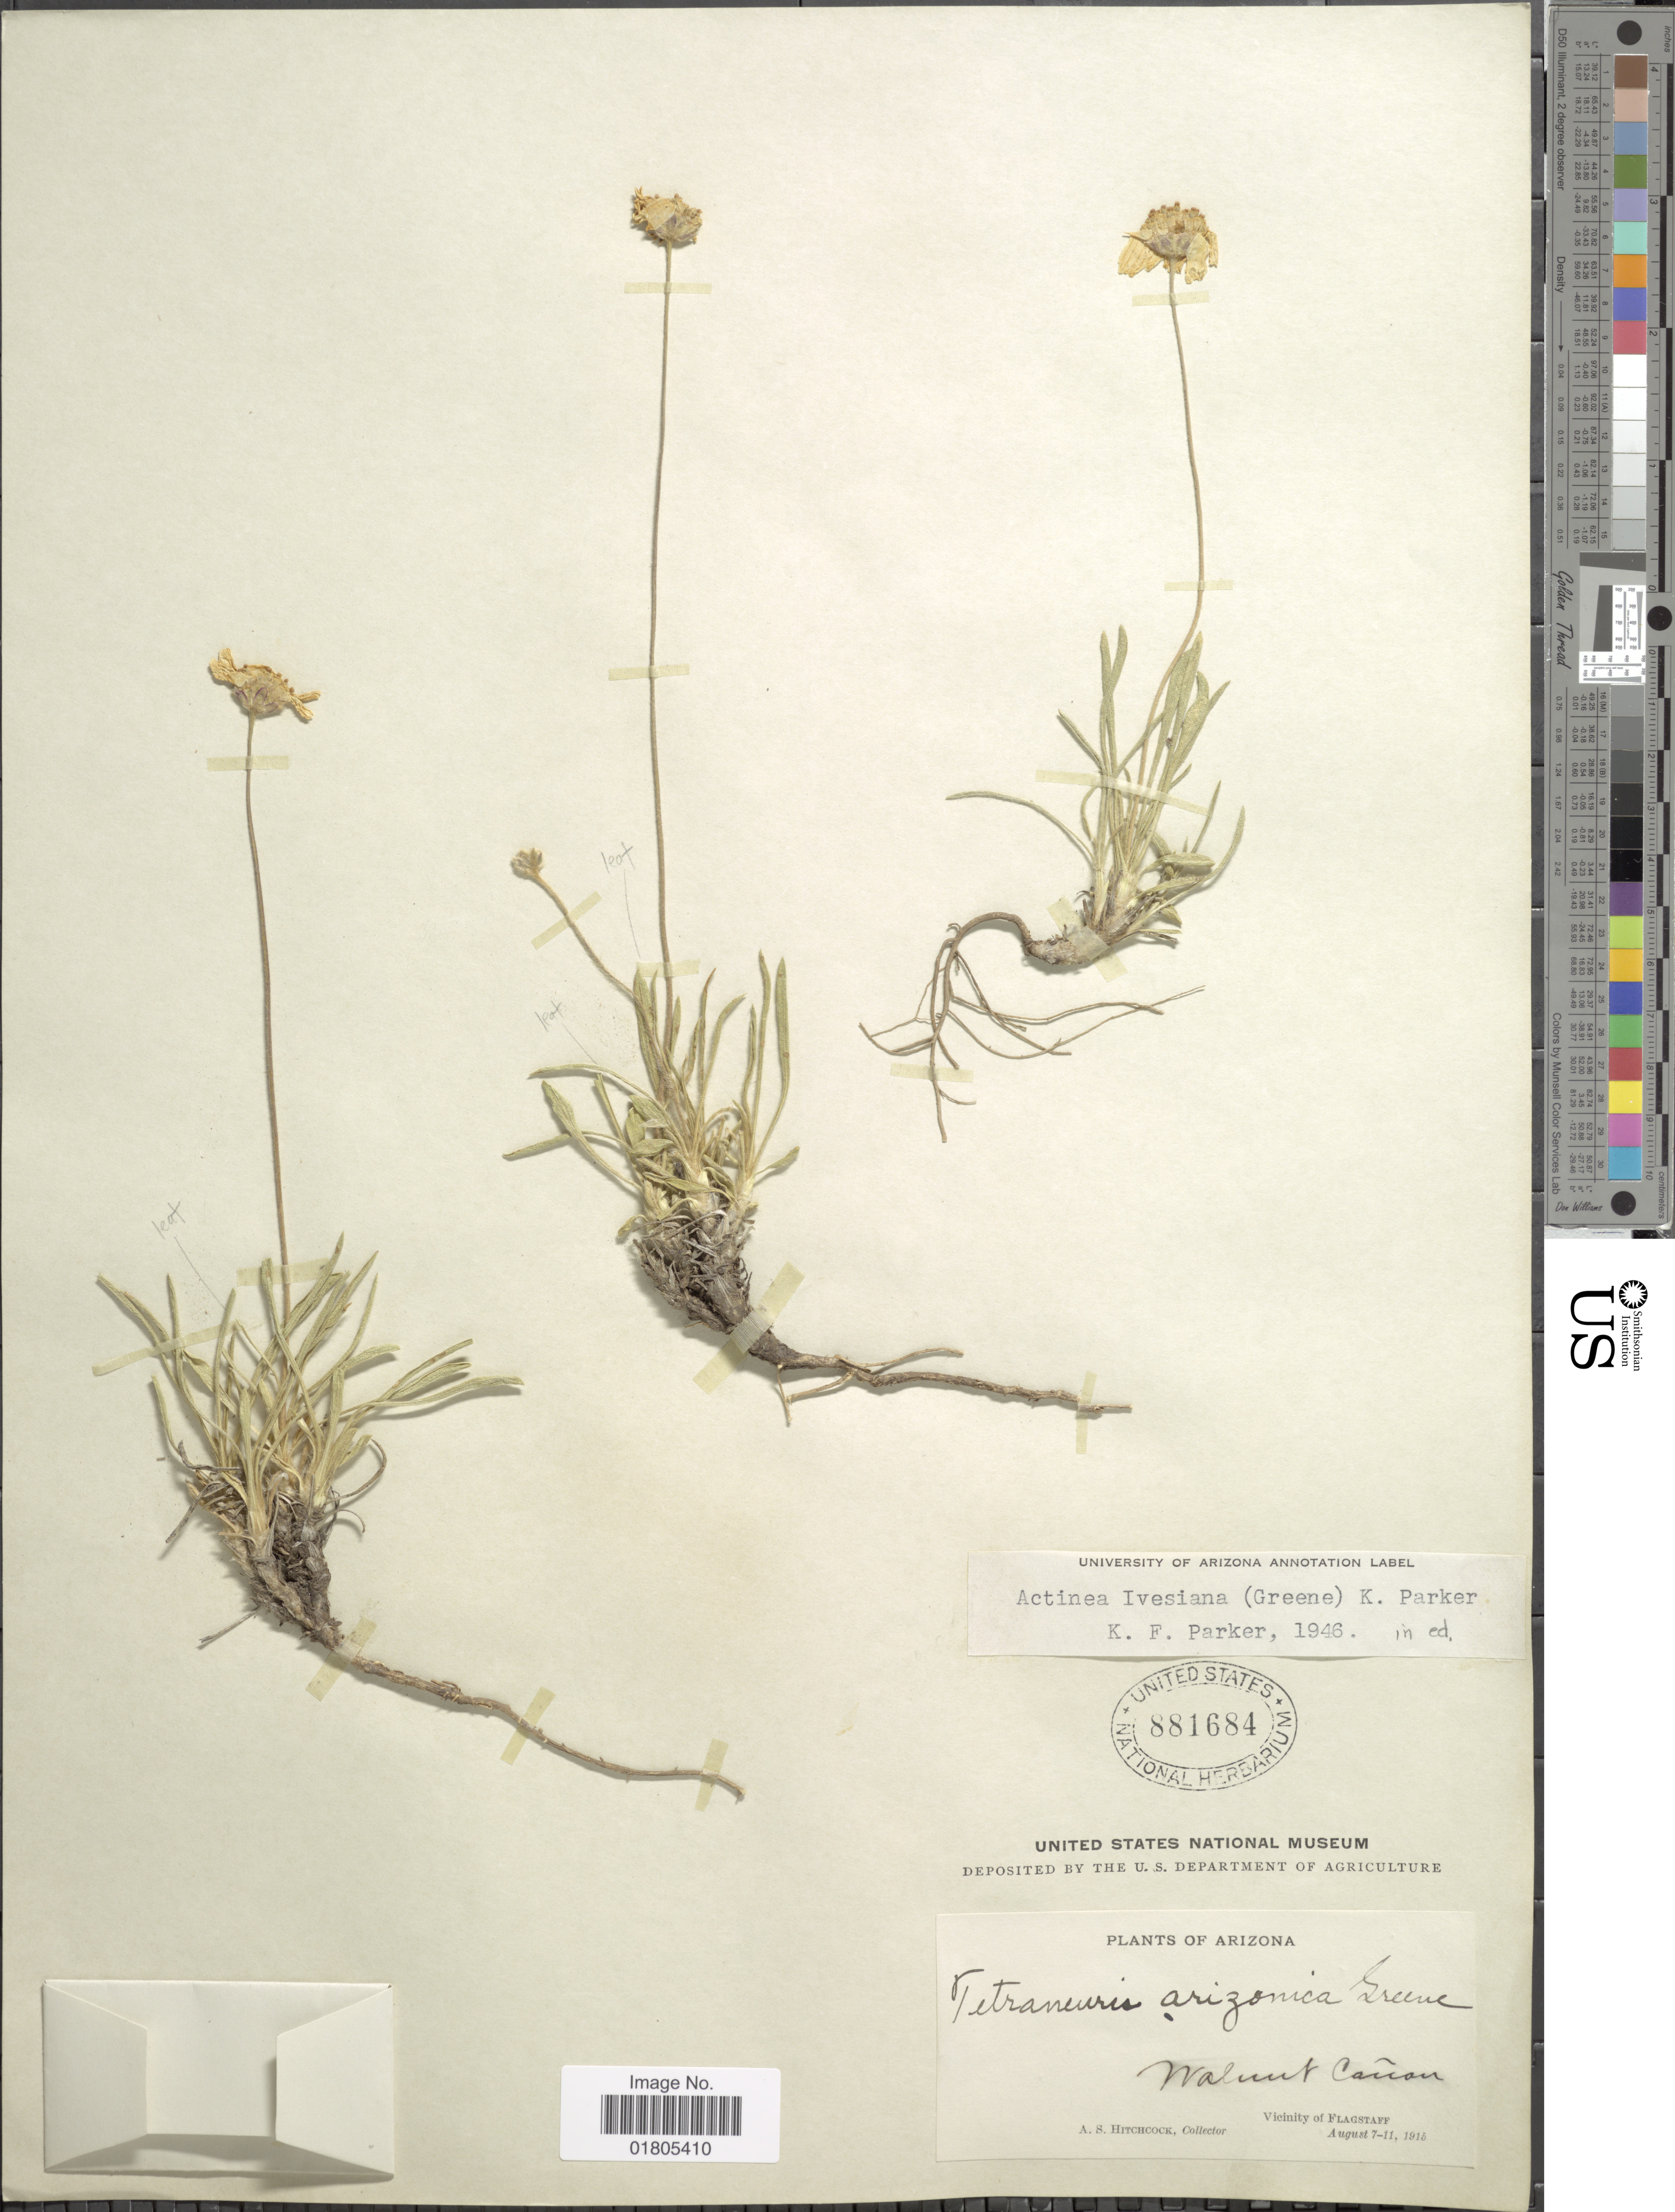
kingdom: Plantae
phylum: Tracheophyta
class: Magnoliopsida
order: Asterales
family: Asteraceae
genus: Actinea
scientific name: Actinea ivesiana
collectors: A. S. Hitchcock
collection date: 1915-08-07/1915-08-11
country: United States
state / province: Arizona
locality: Walnut Cañon. Vicinity of Flagstaff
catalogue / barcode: US 881684